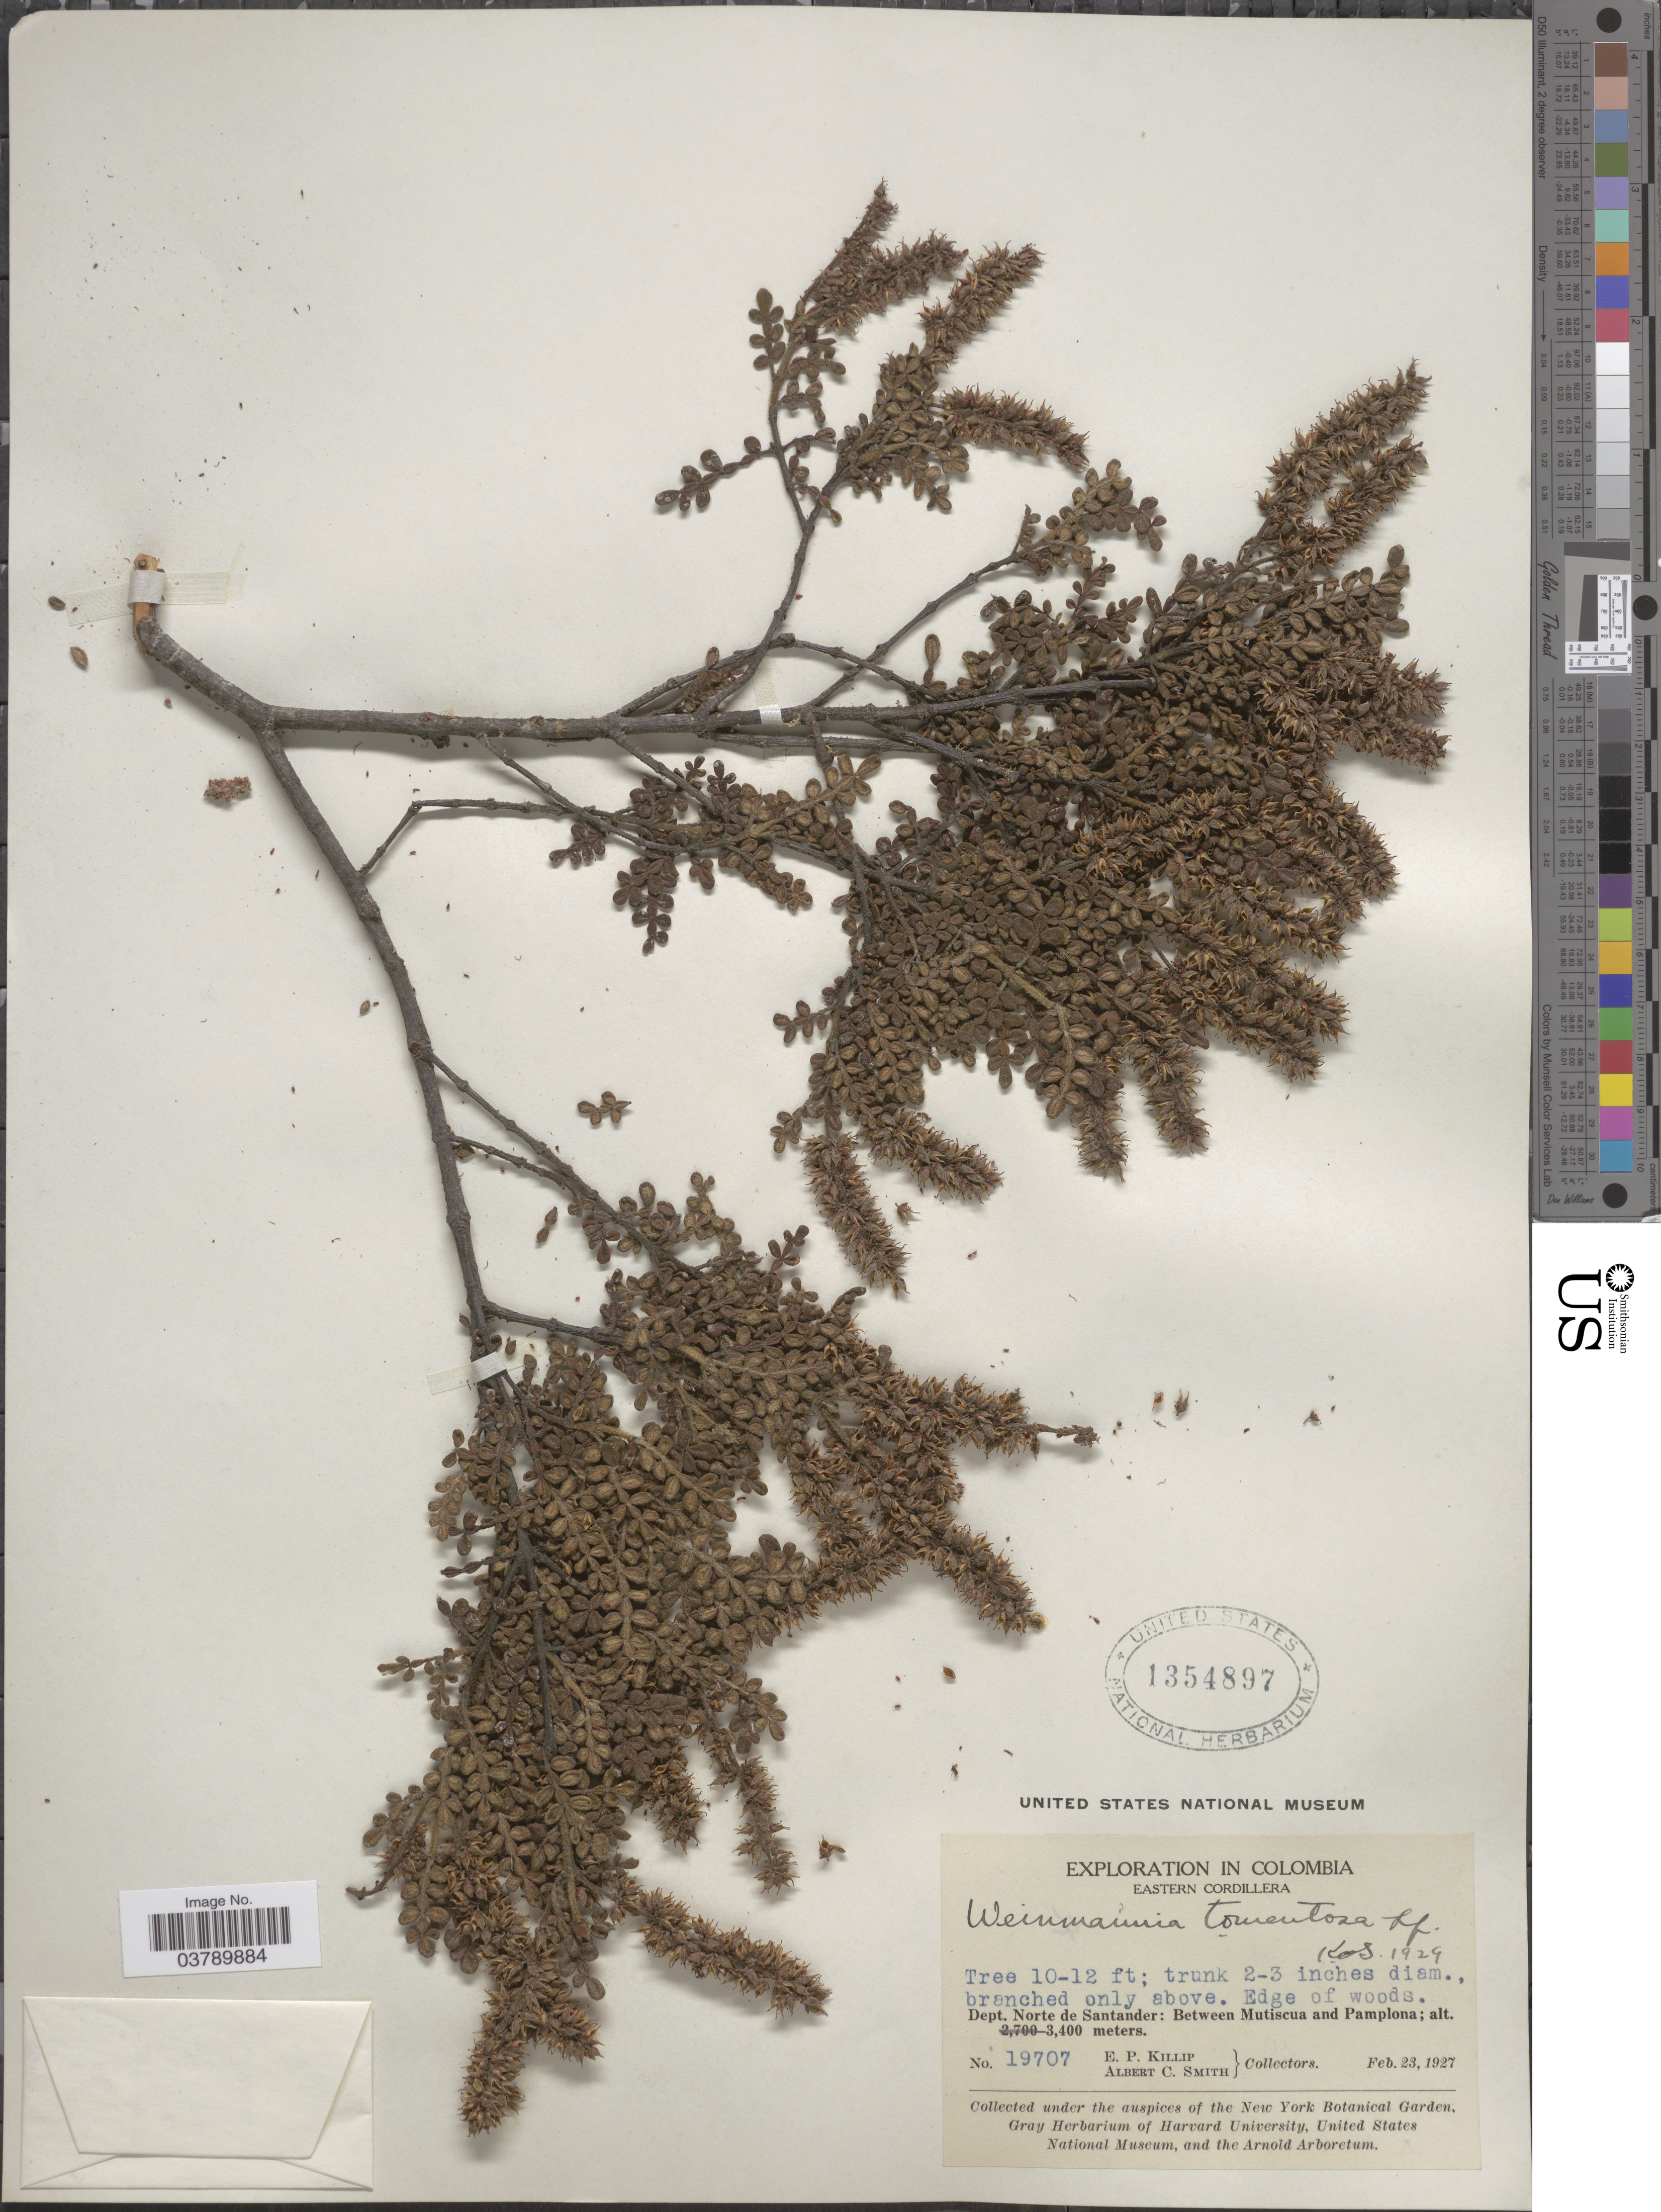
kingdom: Plantae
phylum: Tracheophyta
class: Magnoliopsida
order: Oxalidales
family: Cunoniaceae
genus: Weinmannia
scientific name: Weinmannia tomentosa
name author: L.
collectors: E. P. Killip & A. C. Smith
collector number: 19707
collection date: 1927-02-23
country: Colombia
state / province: Norte de Santander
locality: Eastern Cordillera. Dept. Norte de Santander: Between Mutiscua and Pamplona.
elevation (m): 3400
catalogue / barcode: US 1354897